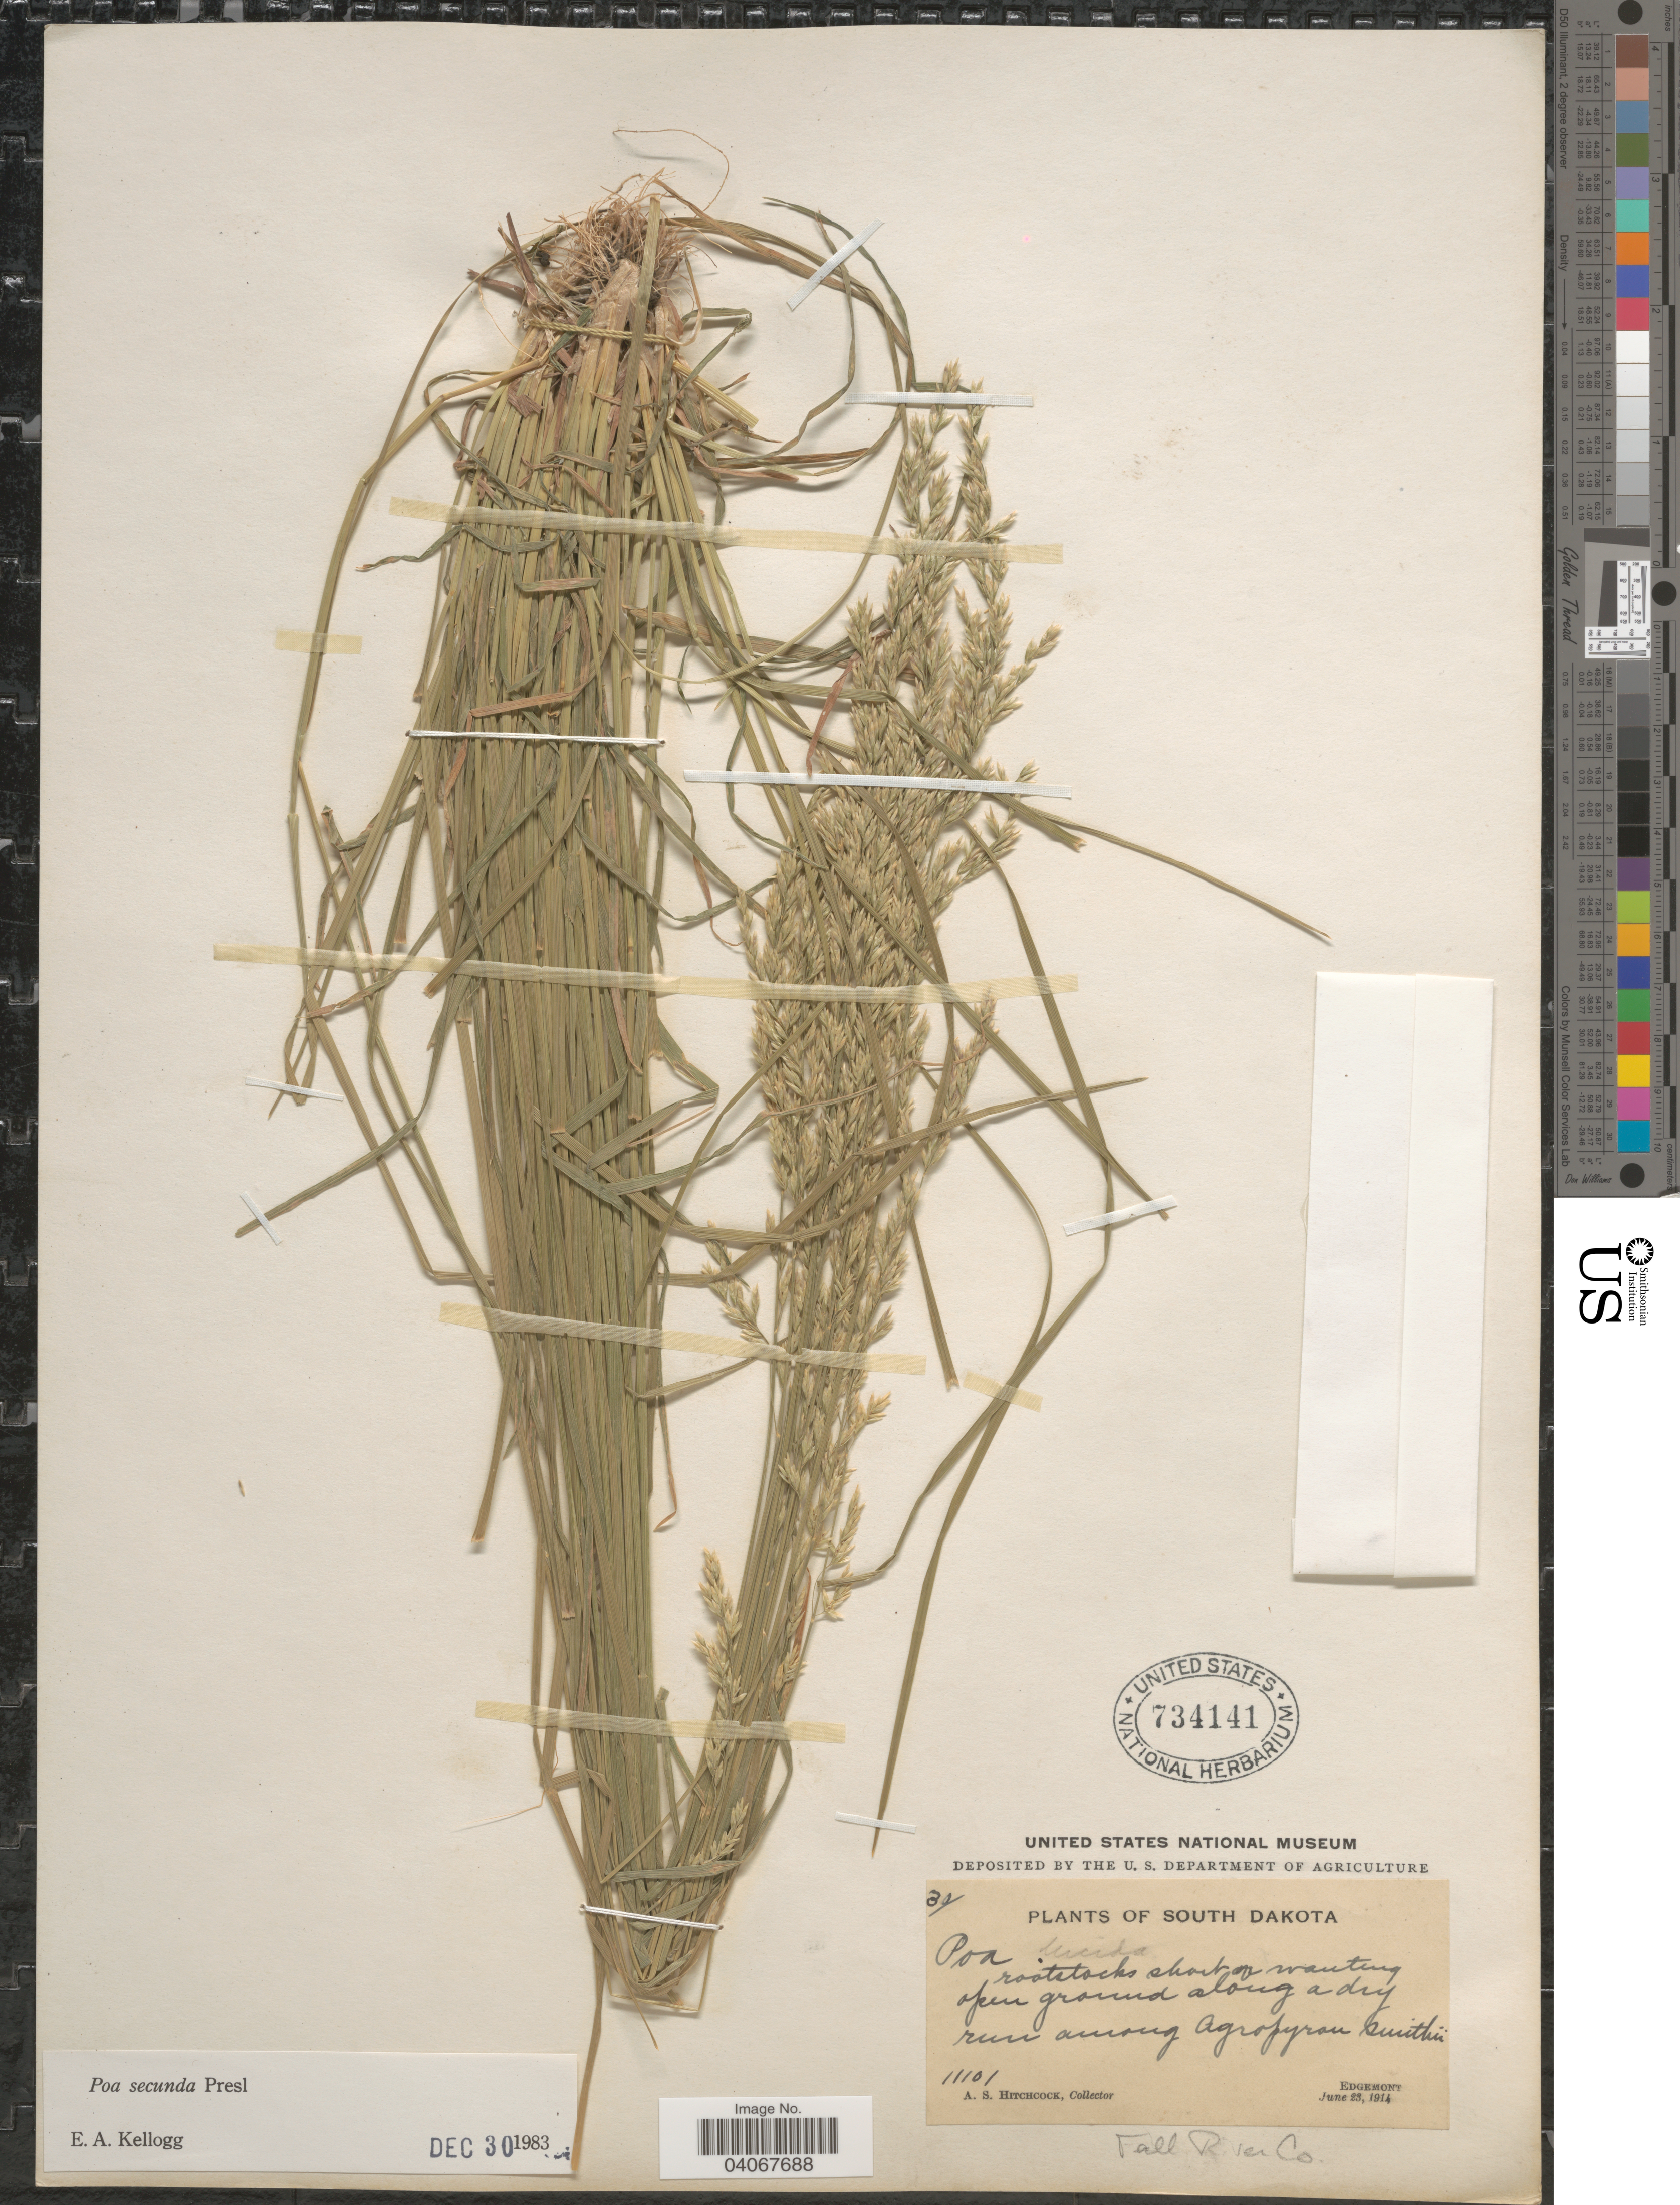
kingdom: Plantae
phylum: Tracheophyta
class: Liliopsida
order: Poales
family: Poaceae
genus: Poa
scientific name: Poa secunda subsp. secunda var. secunda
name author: J. Presl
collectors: A. S. Hitchcock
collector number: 11101/30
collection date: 1914-06-23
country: United States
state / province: South Dakota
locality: Edgemont. Fall River Co.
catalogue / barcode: US 734141